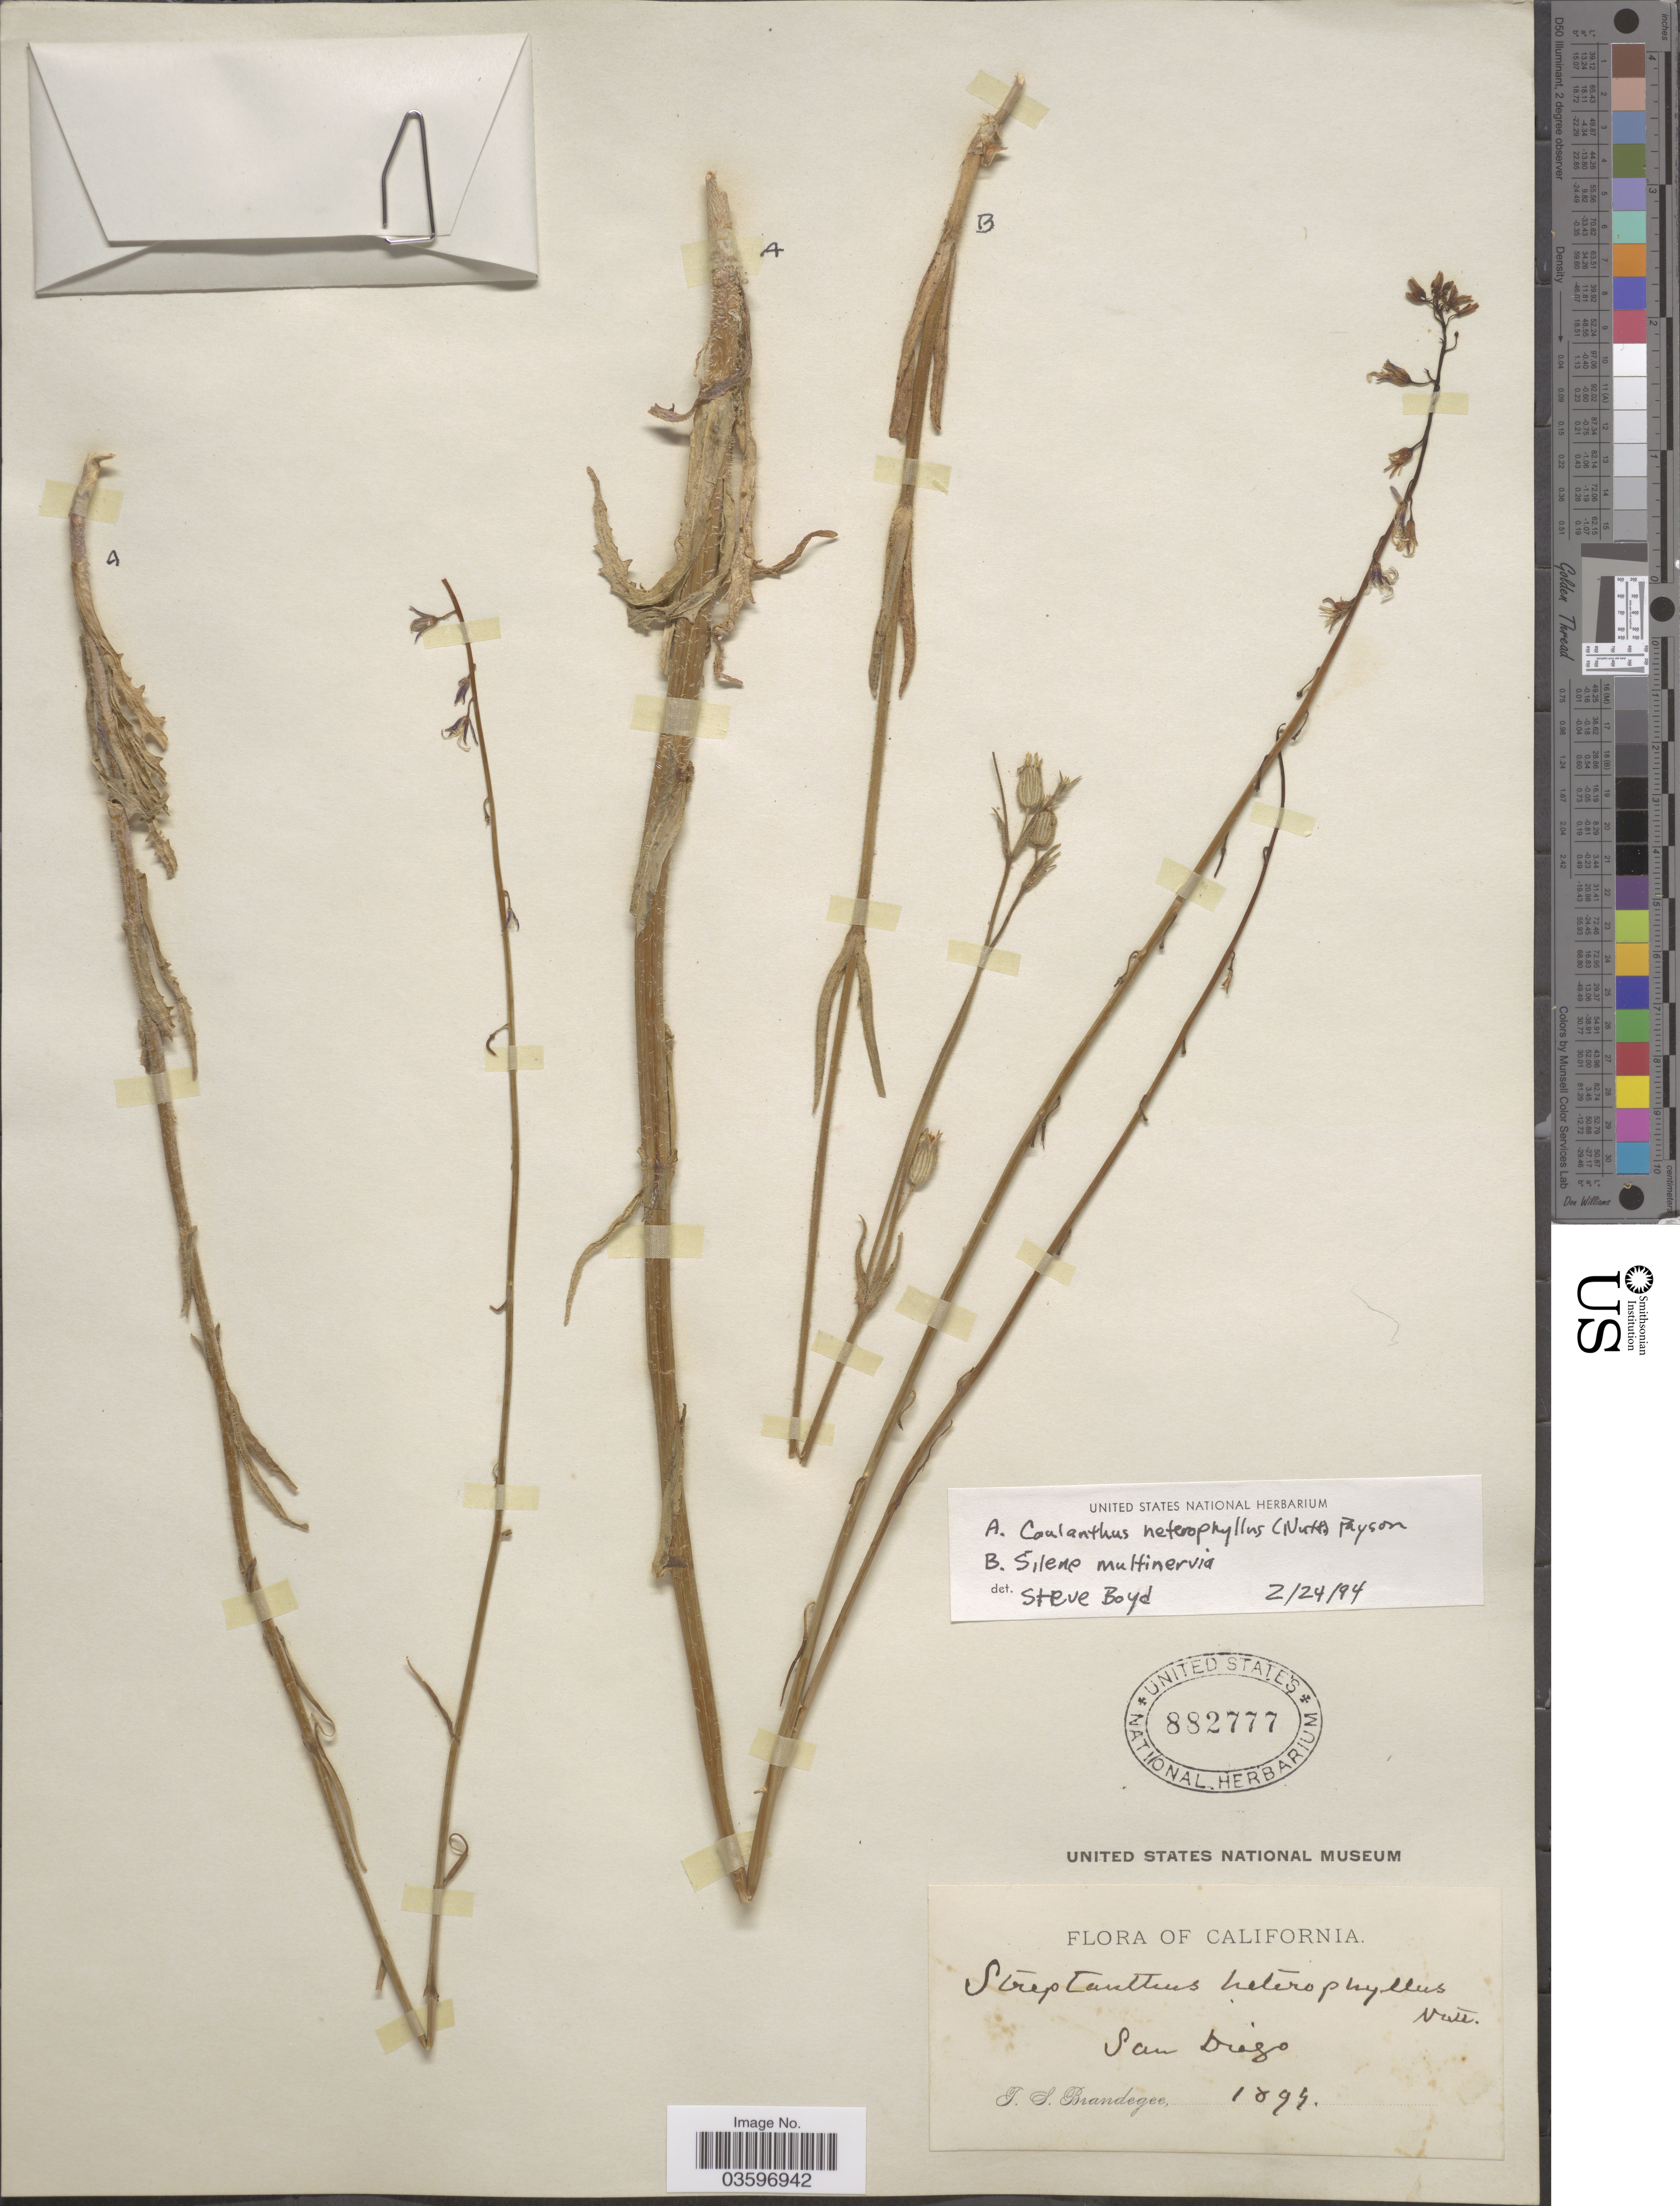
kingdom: Plantae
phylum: Tracheophyta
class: Magnoliopsida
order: Brassicales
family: Brassicaceae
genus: Caulanthus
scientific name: Caulanthus heterophyllus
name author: (Nutt.) Payson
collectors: T. S. Brandegee (herbarium)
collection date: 1899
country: United States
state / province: California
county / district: San Diego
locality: San Diego.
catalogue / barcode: US 882777